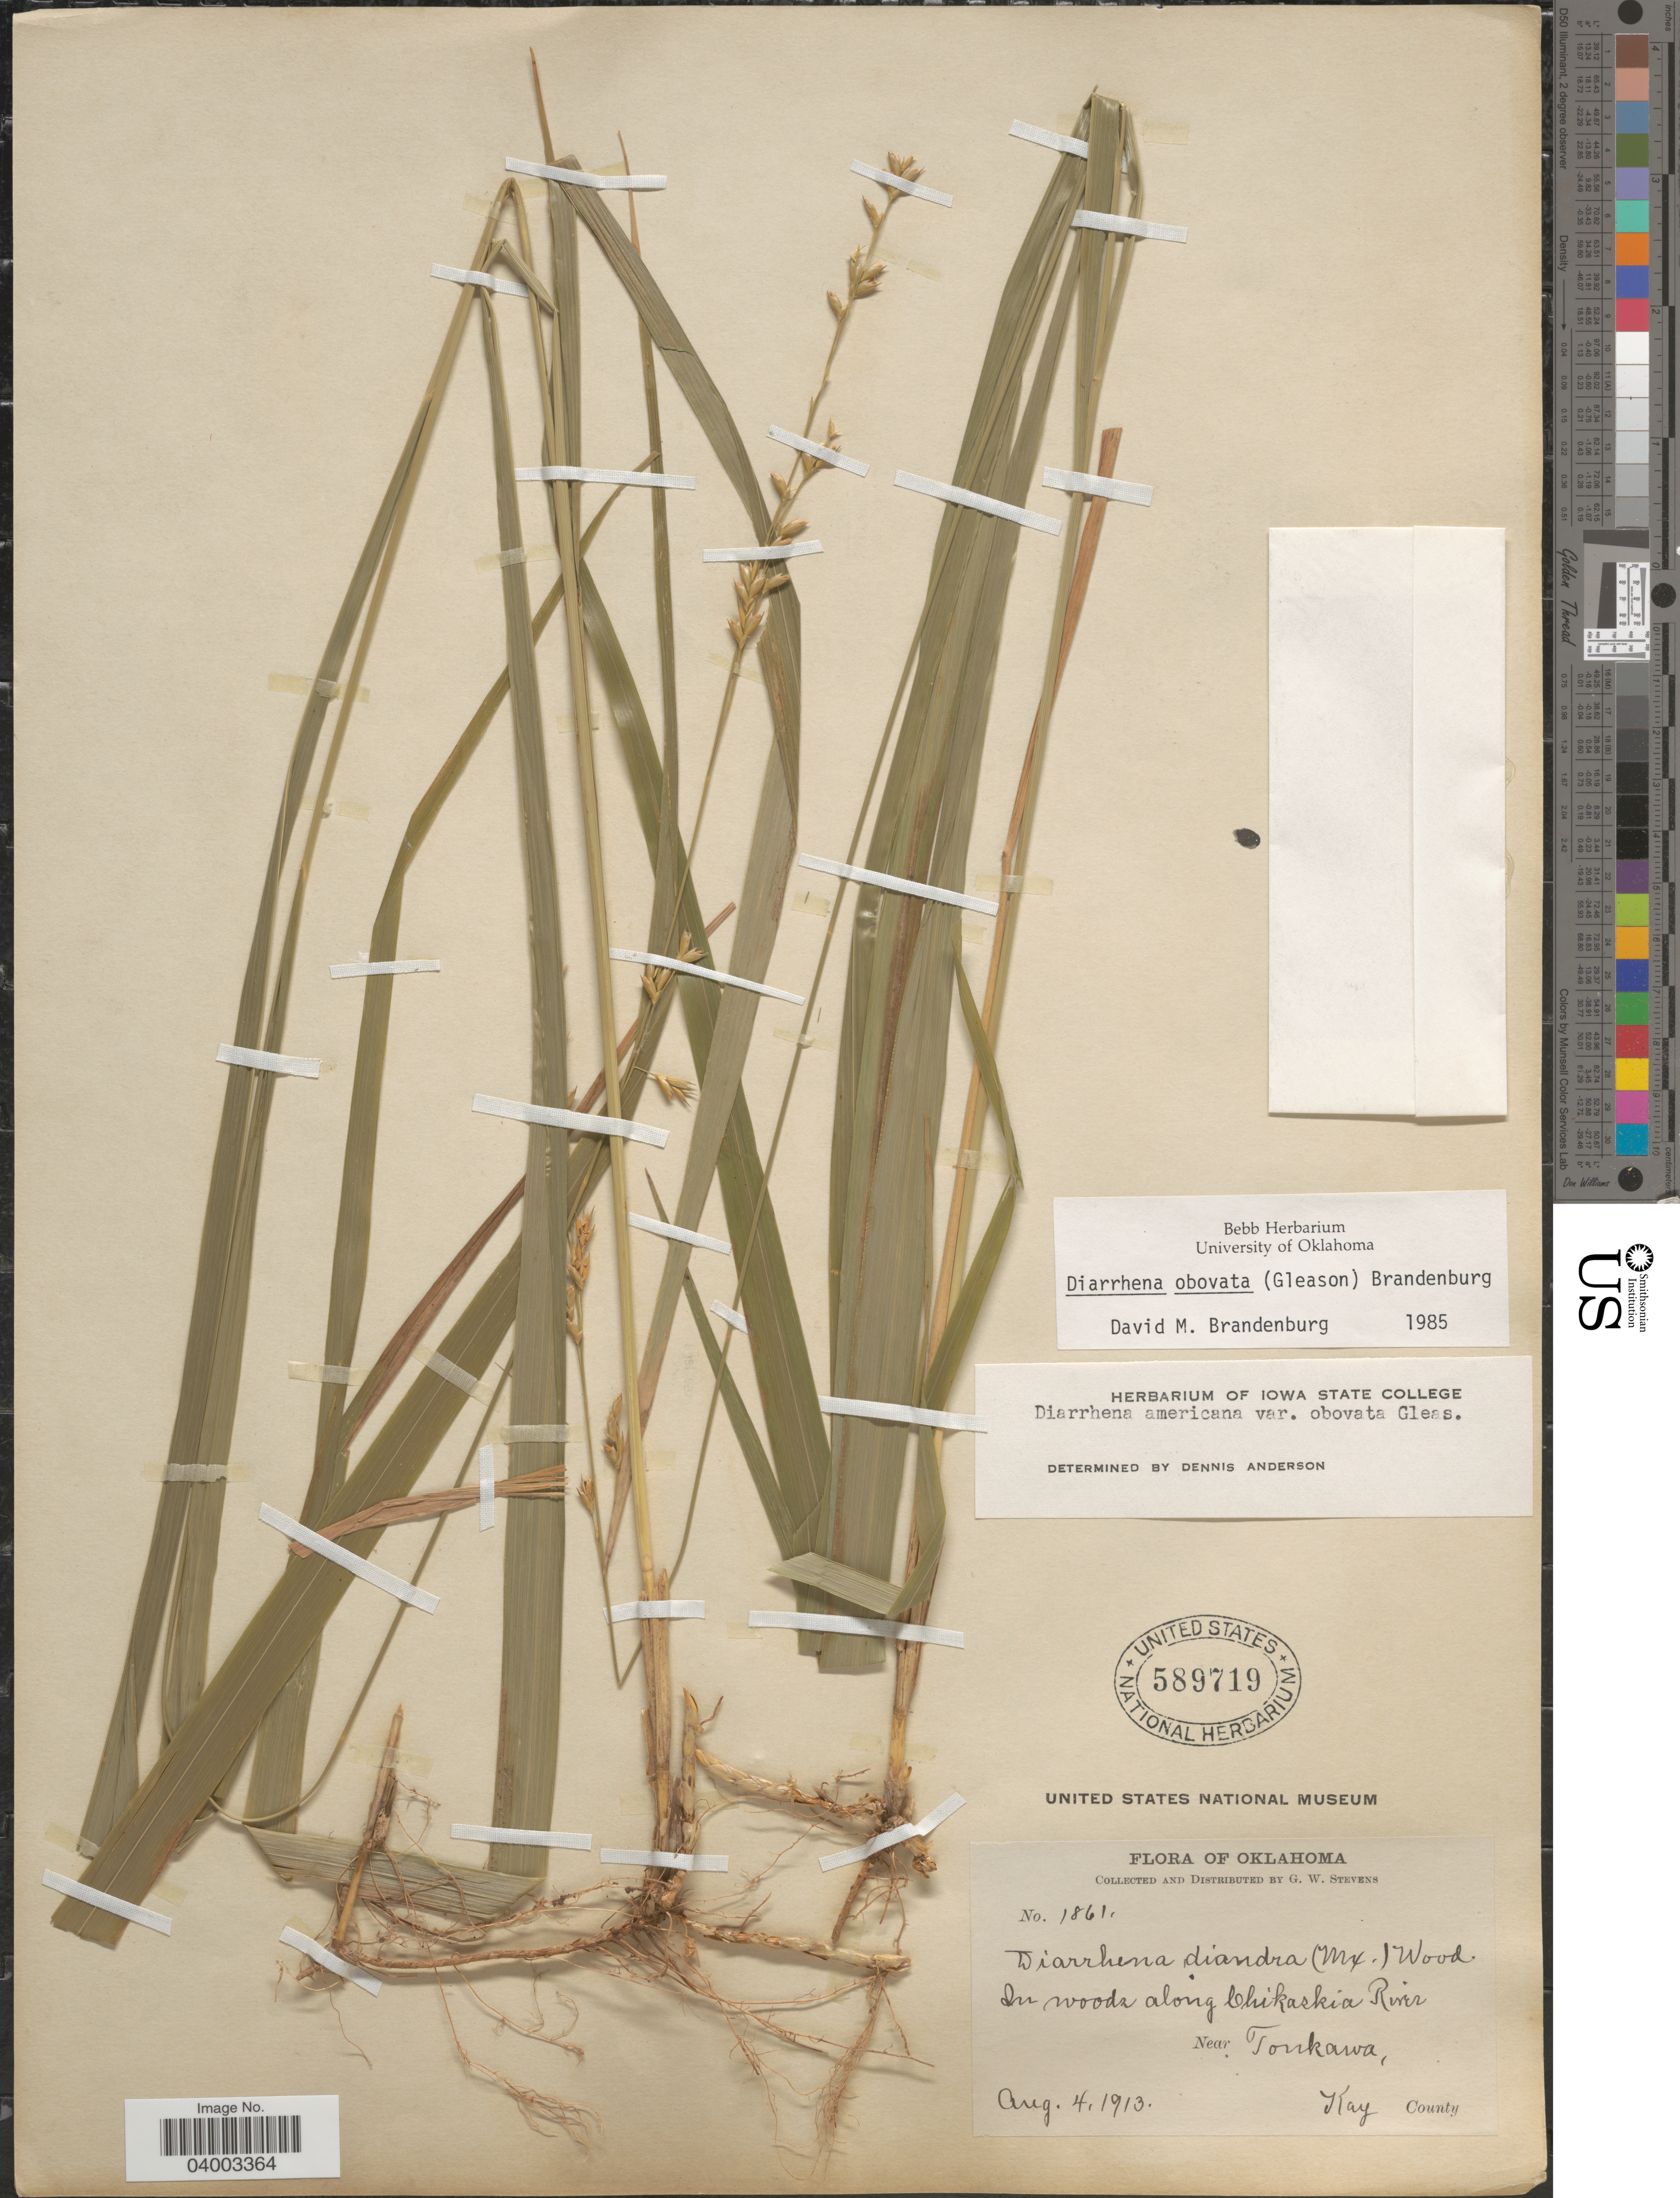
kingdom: Plantae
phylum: Tracheophyta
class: Liliopsida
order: Poales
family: Poaceae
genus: Diarrhena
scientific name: Diarrhena obovata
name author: (Gleason) Brandenburg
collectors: G. W. Stevens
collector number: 1861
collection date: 1913-08-04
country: United States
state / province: Oklahoma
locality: In woods along Chikaskia River. Near Tonkawa, Kay County.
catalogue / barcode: US 589719